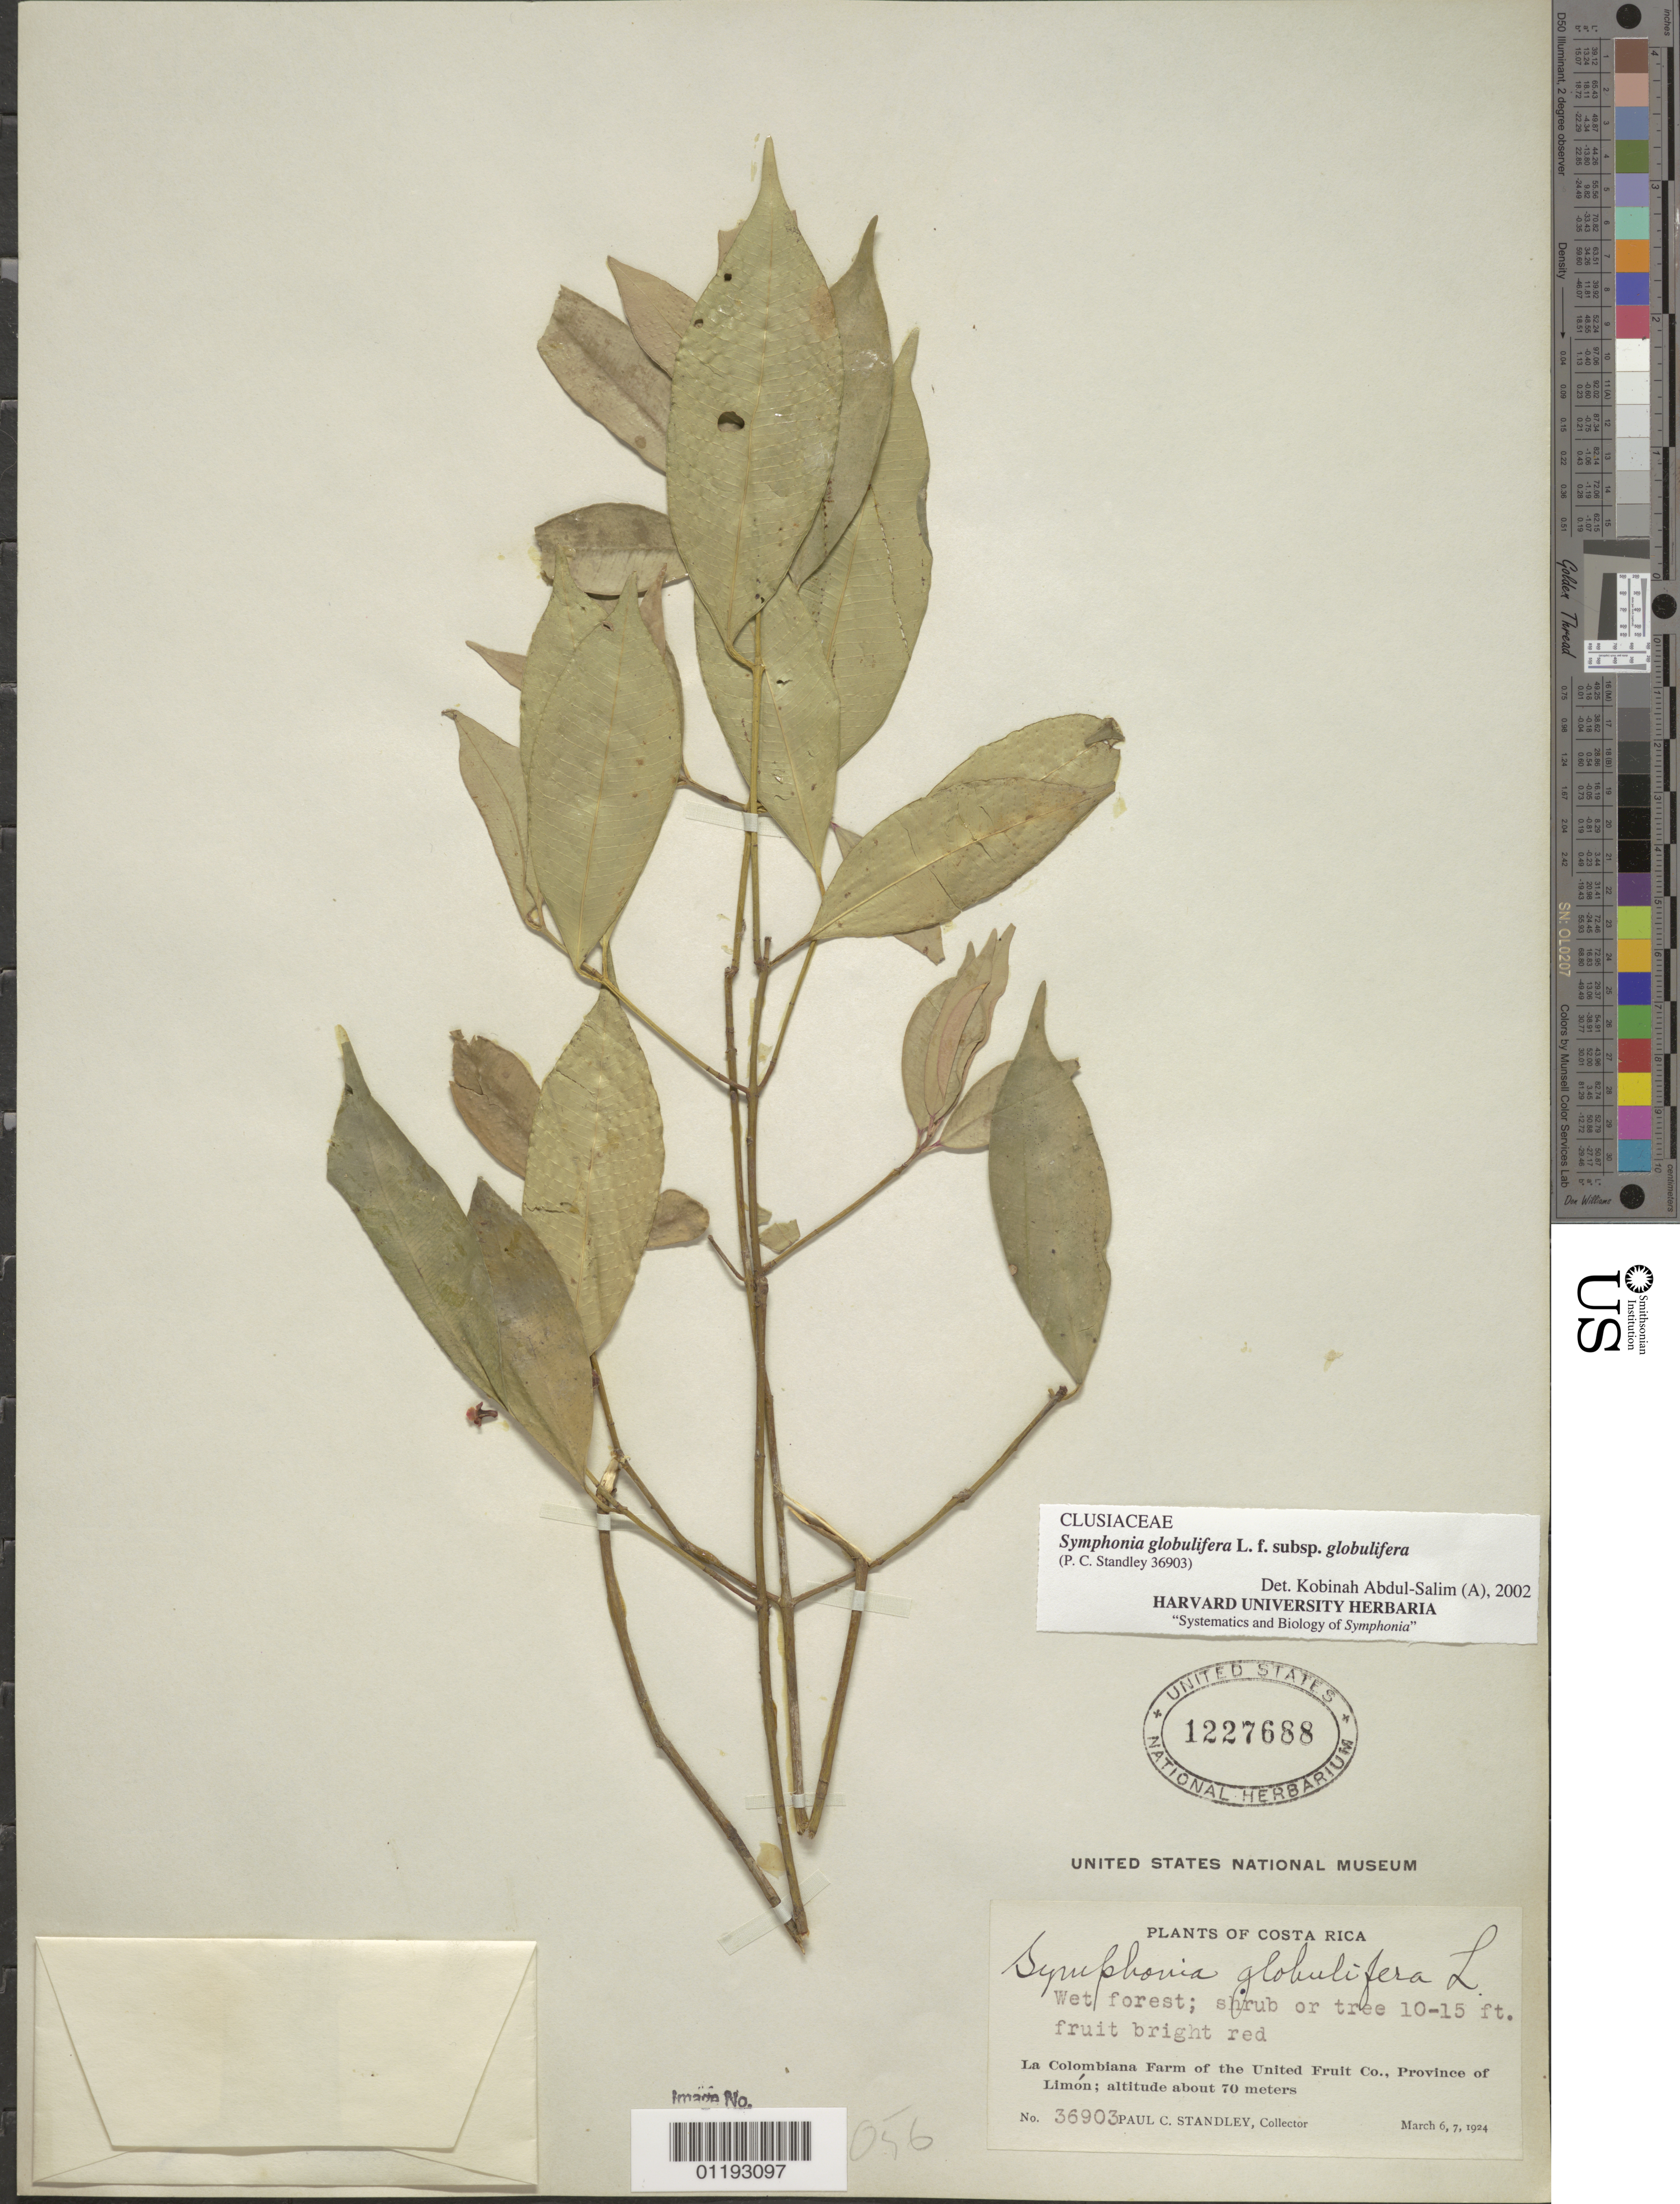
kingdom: Plantae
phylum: Tracheophyta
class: Magnoliopsida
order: Malpighiales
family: Clusiaceae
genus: Symphonia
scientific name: Symphonia globulifera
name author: L. f.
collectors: P. C. Standley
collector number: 36903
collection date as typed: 06 Mar 1924 to 07 Mar 1924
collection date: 1924-03-06/1924-03-07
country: Costa Rica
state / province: Limón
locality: La Colombiana Farm of the United Fruit Co.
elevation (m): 70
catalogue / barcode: US 1227688